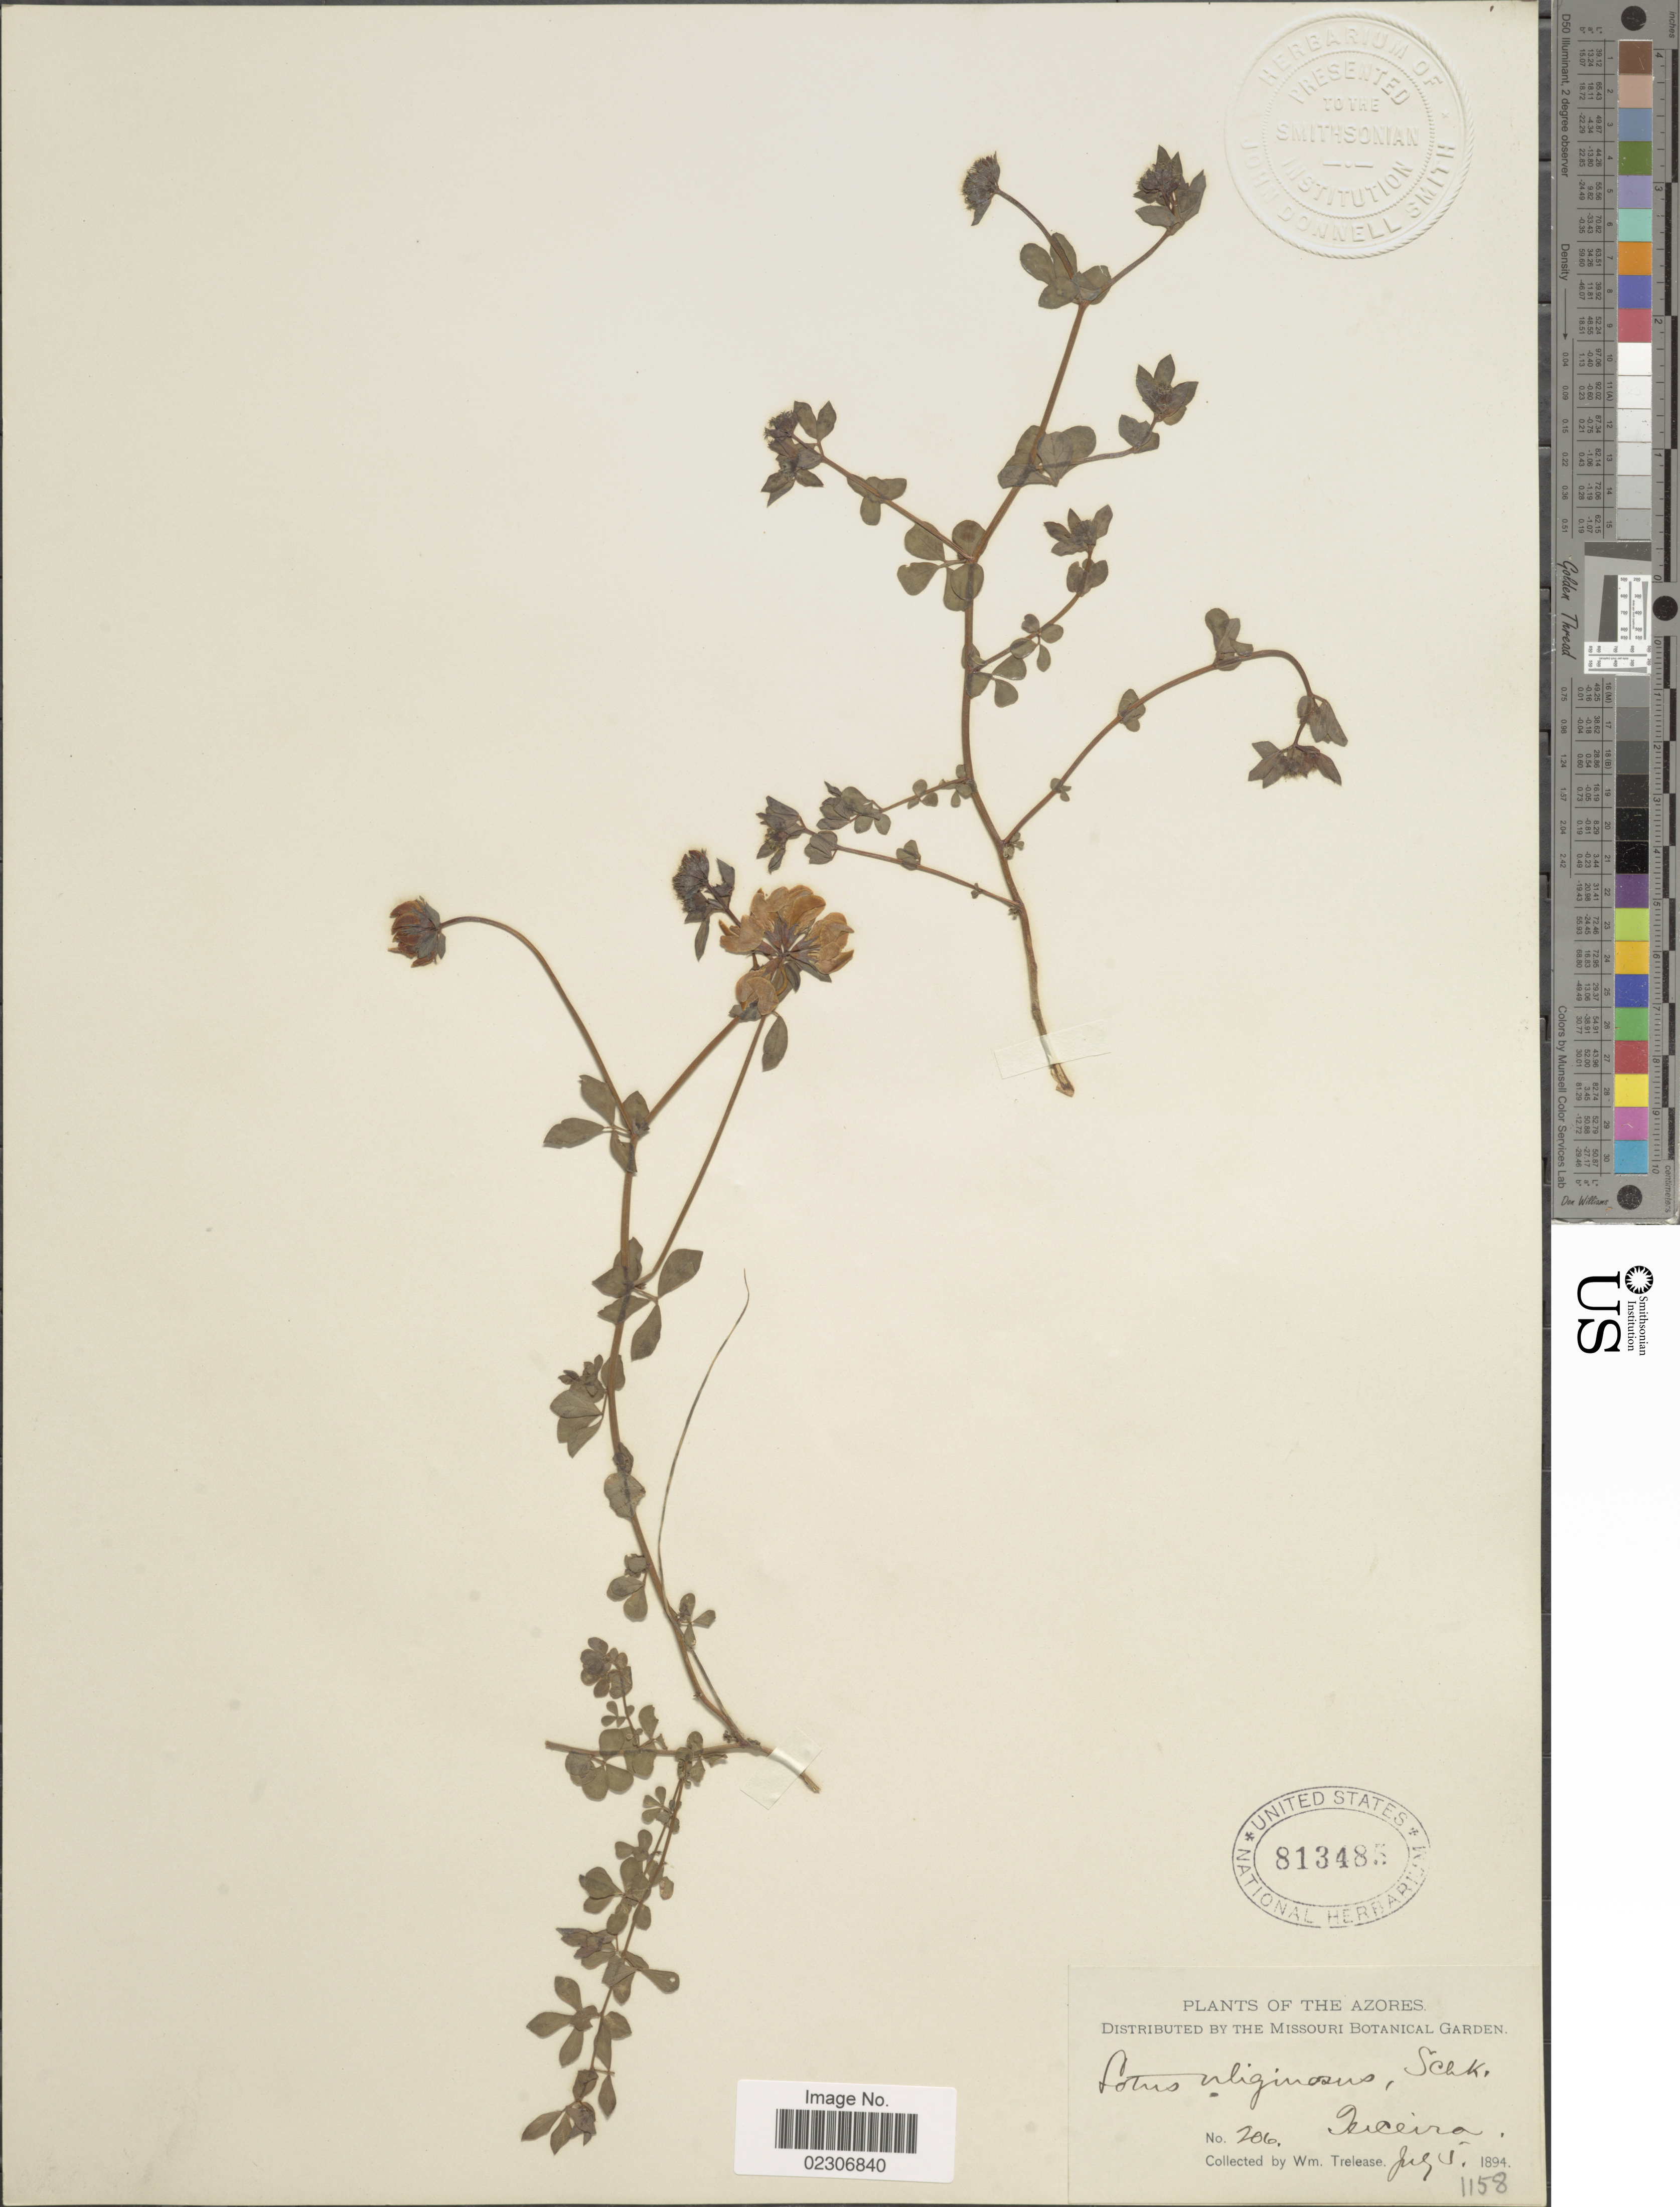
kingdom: Plantae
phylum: Tracheophyta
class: Magnoliopsida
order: Fabales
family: Fabaceae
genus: Lotus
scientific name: Lotus uliginosus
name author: Schkuhr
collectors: W. Trelease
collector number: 206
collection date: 1894-07-05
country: Portugal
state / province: Azores (Aut. Reg.)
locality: Azores, Inceira [interpreted].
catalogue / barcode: US 813485